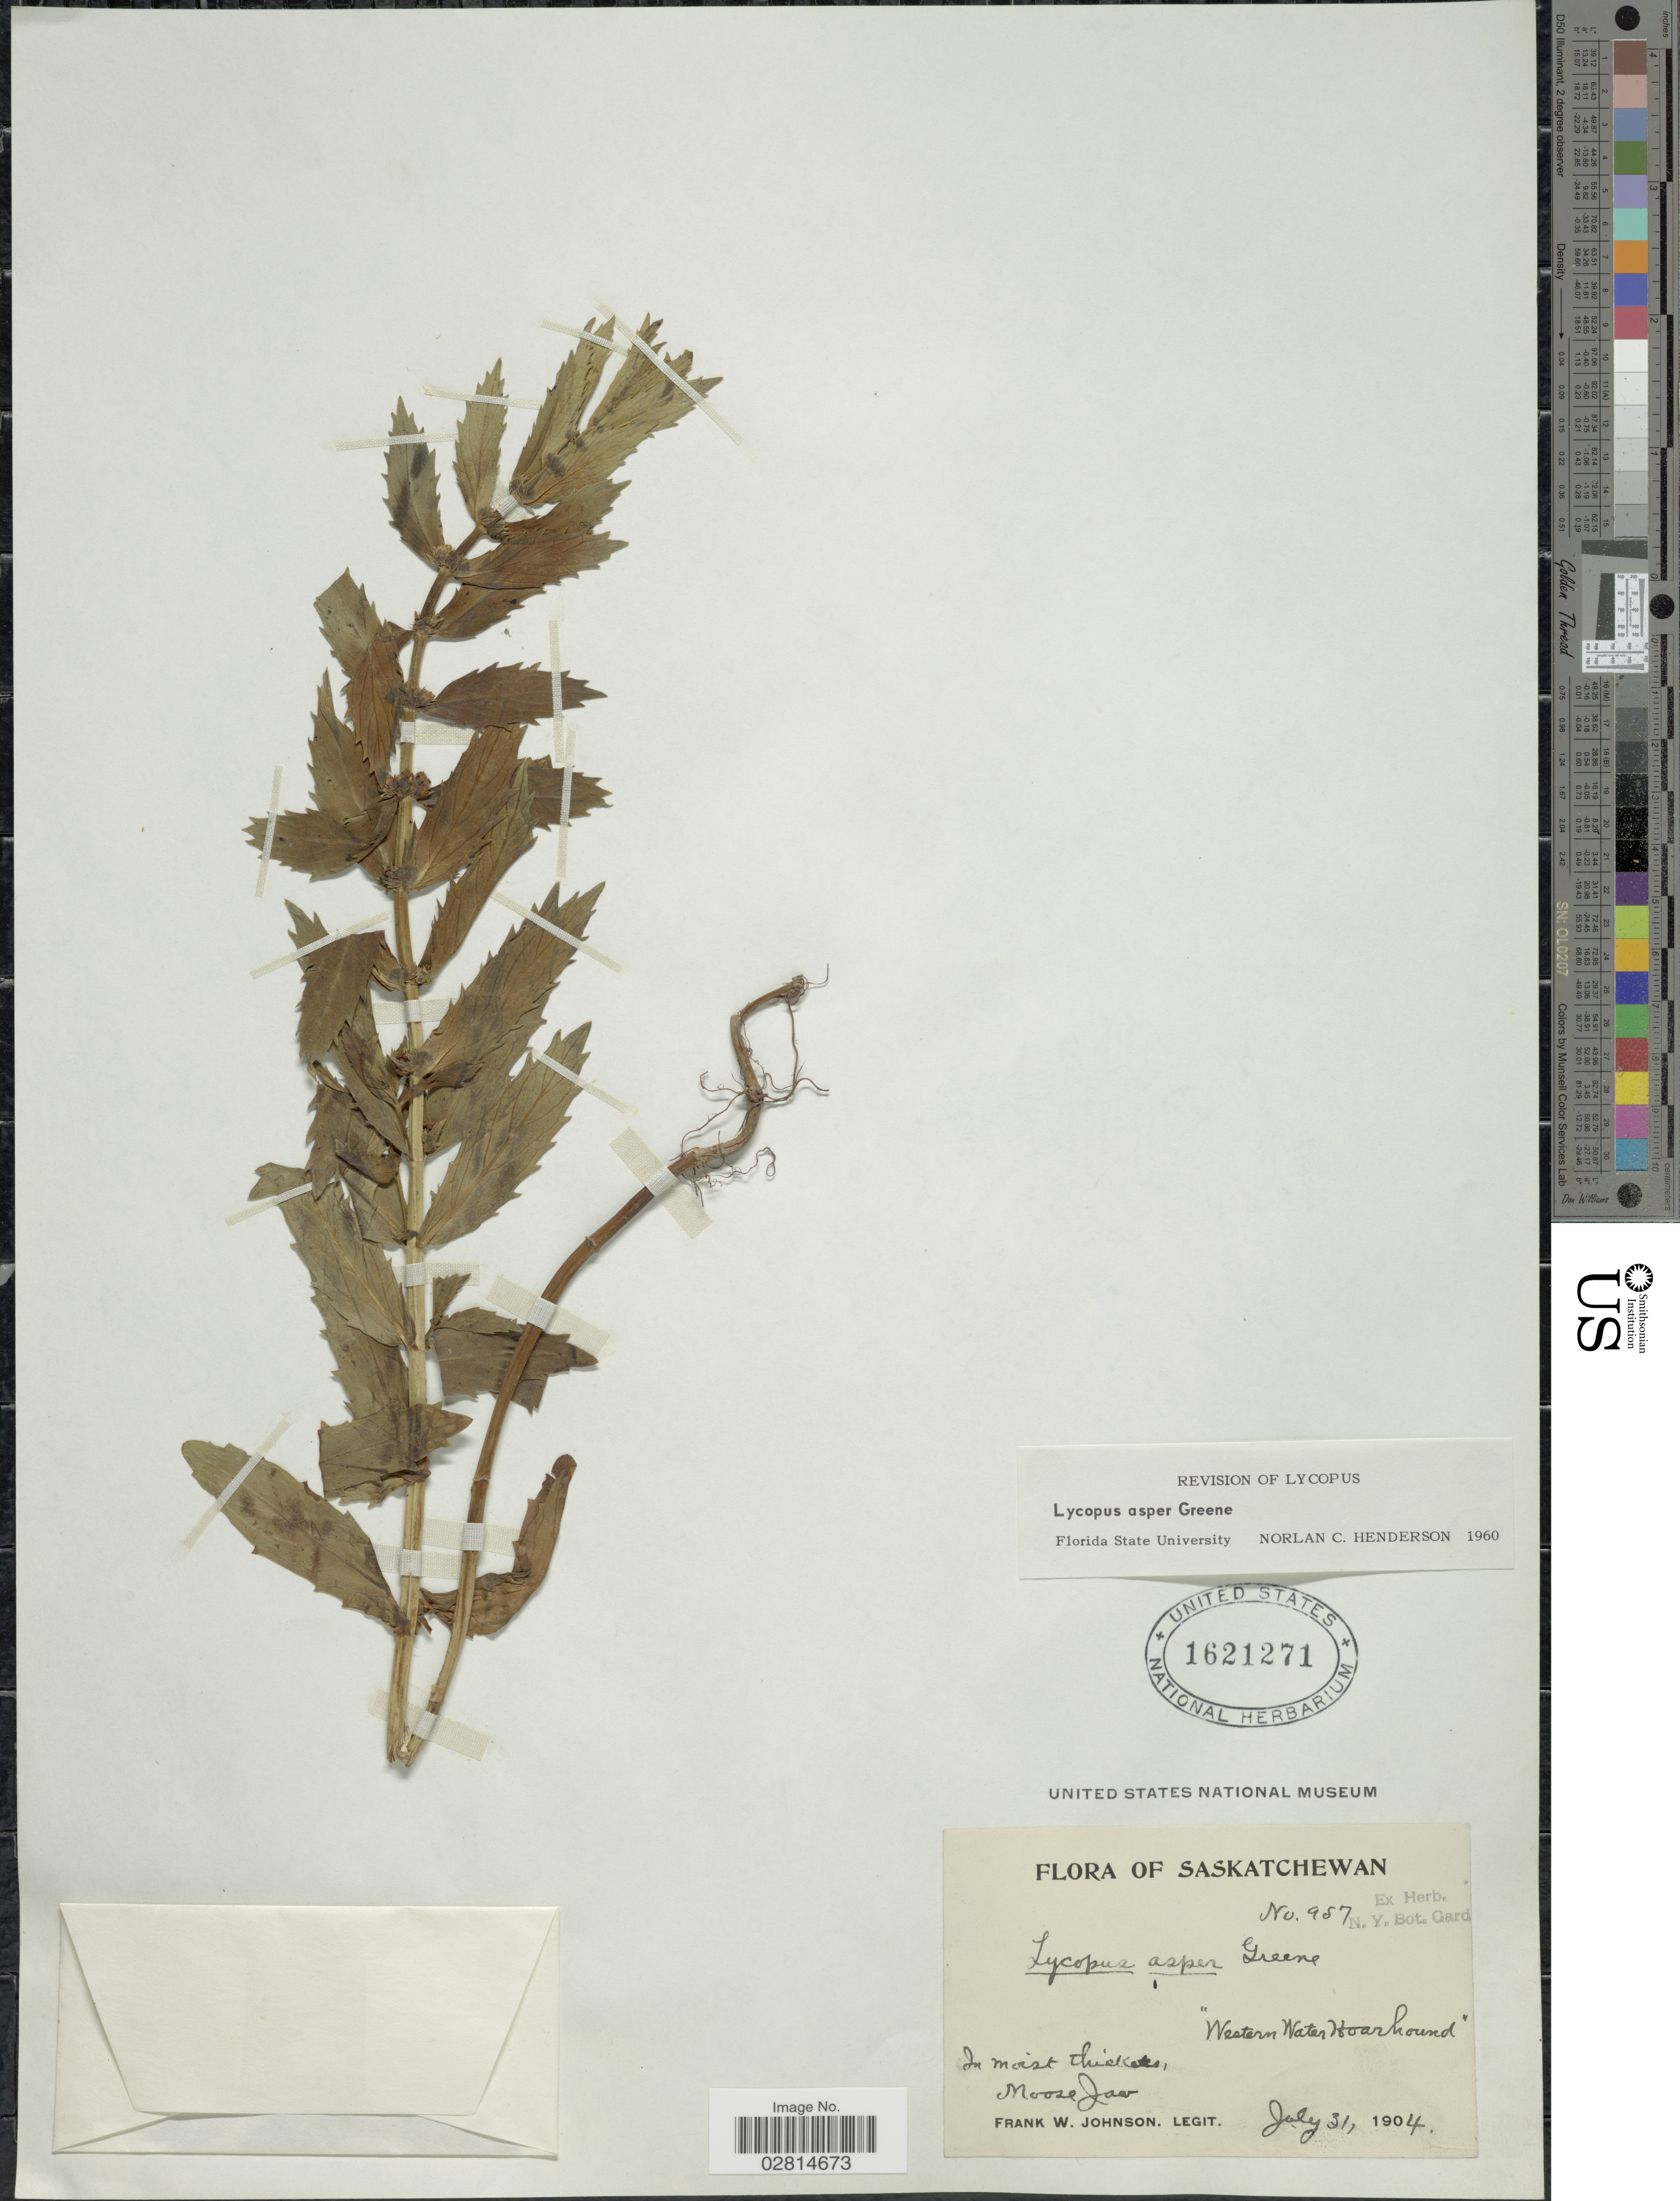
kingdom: Plantae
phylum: Tracheophyta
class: Magnoliopsida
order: Lamiales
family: Lamiaceae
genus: Lycopus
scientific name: Lycopus asper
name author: Greene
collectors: F. W. Johnson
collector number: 957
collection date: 1904-07-31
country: Canada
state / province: Saskatchewan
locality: Western Water Hoarhound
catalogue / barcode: US 1621271